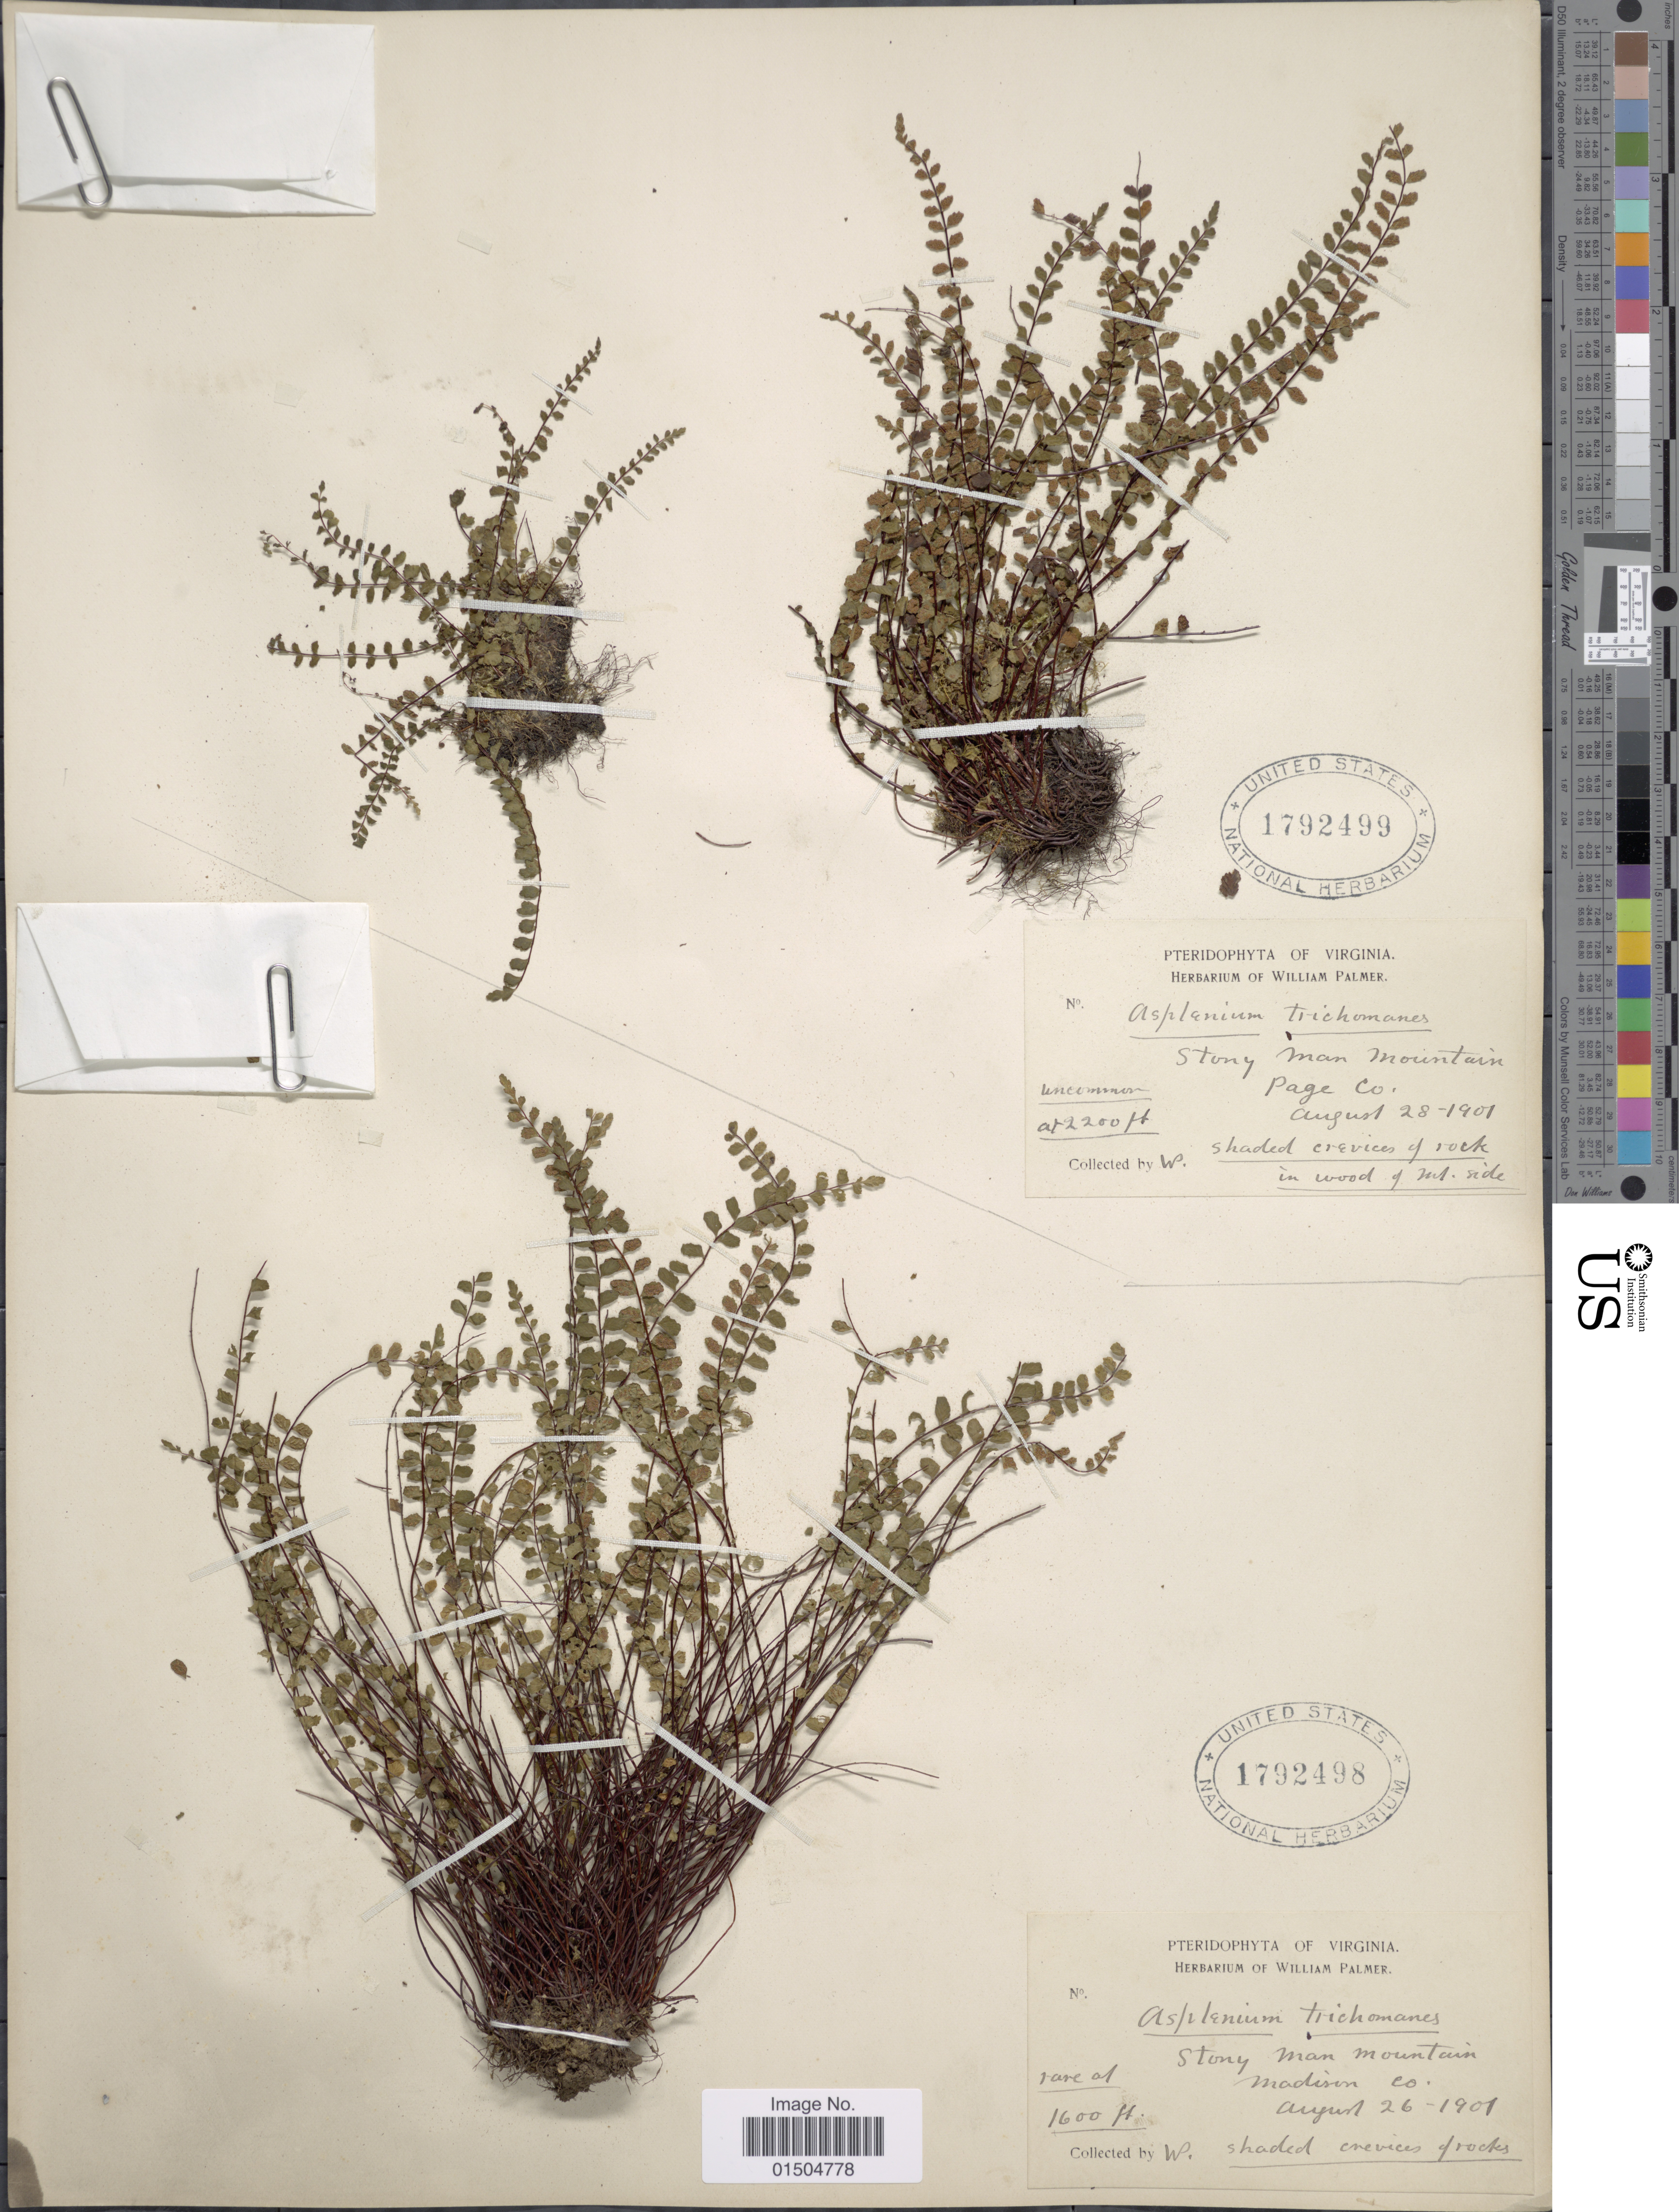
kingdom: Plantae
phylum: Tracheophyta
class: Polypodiopsida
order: Polypodiales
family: Aspleniaceae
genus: Asplenium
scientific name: Asplenium trichomanes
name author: L.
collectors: W. Palmer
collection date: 1901-08-26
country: United States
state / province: Virginia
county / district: Madison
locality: Stony Man Mountain. Madison Co.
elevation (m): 488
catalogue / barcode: US 1792498